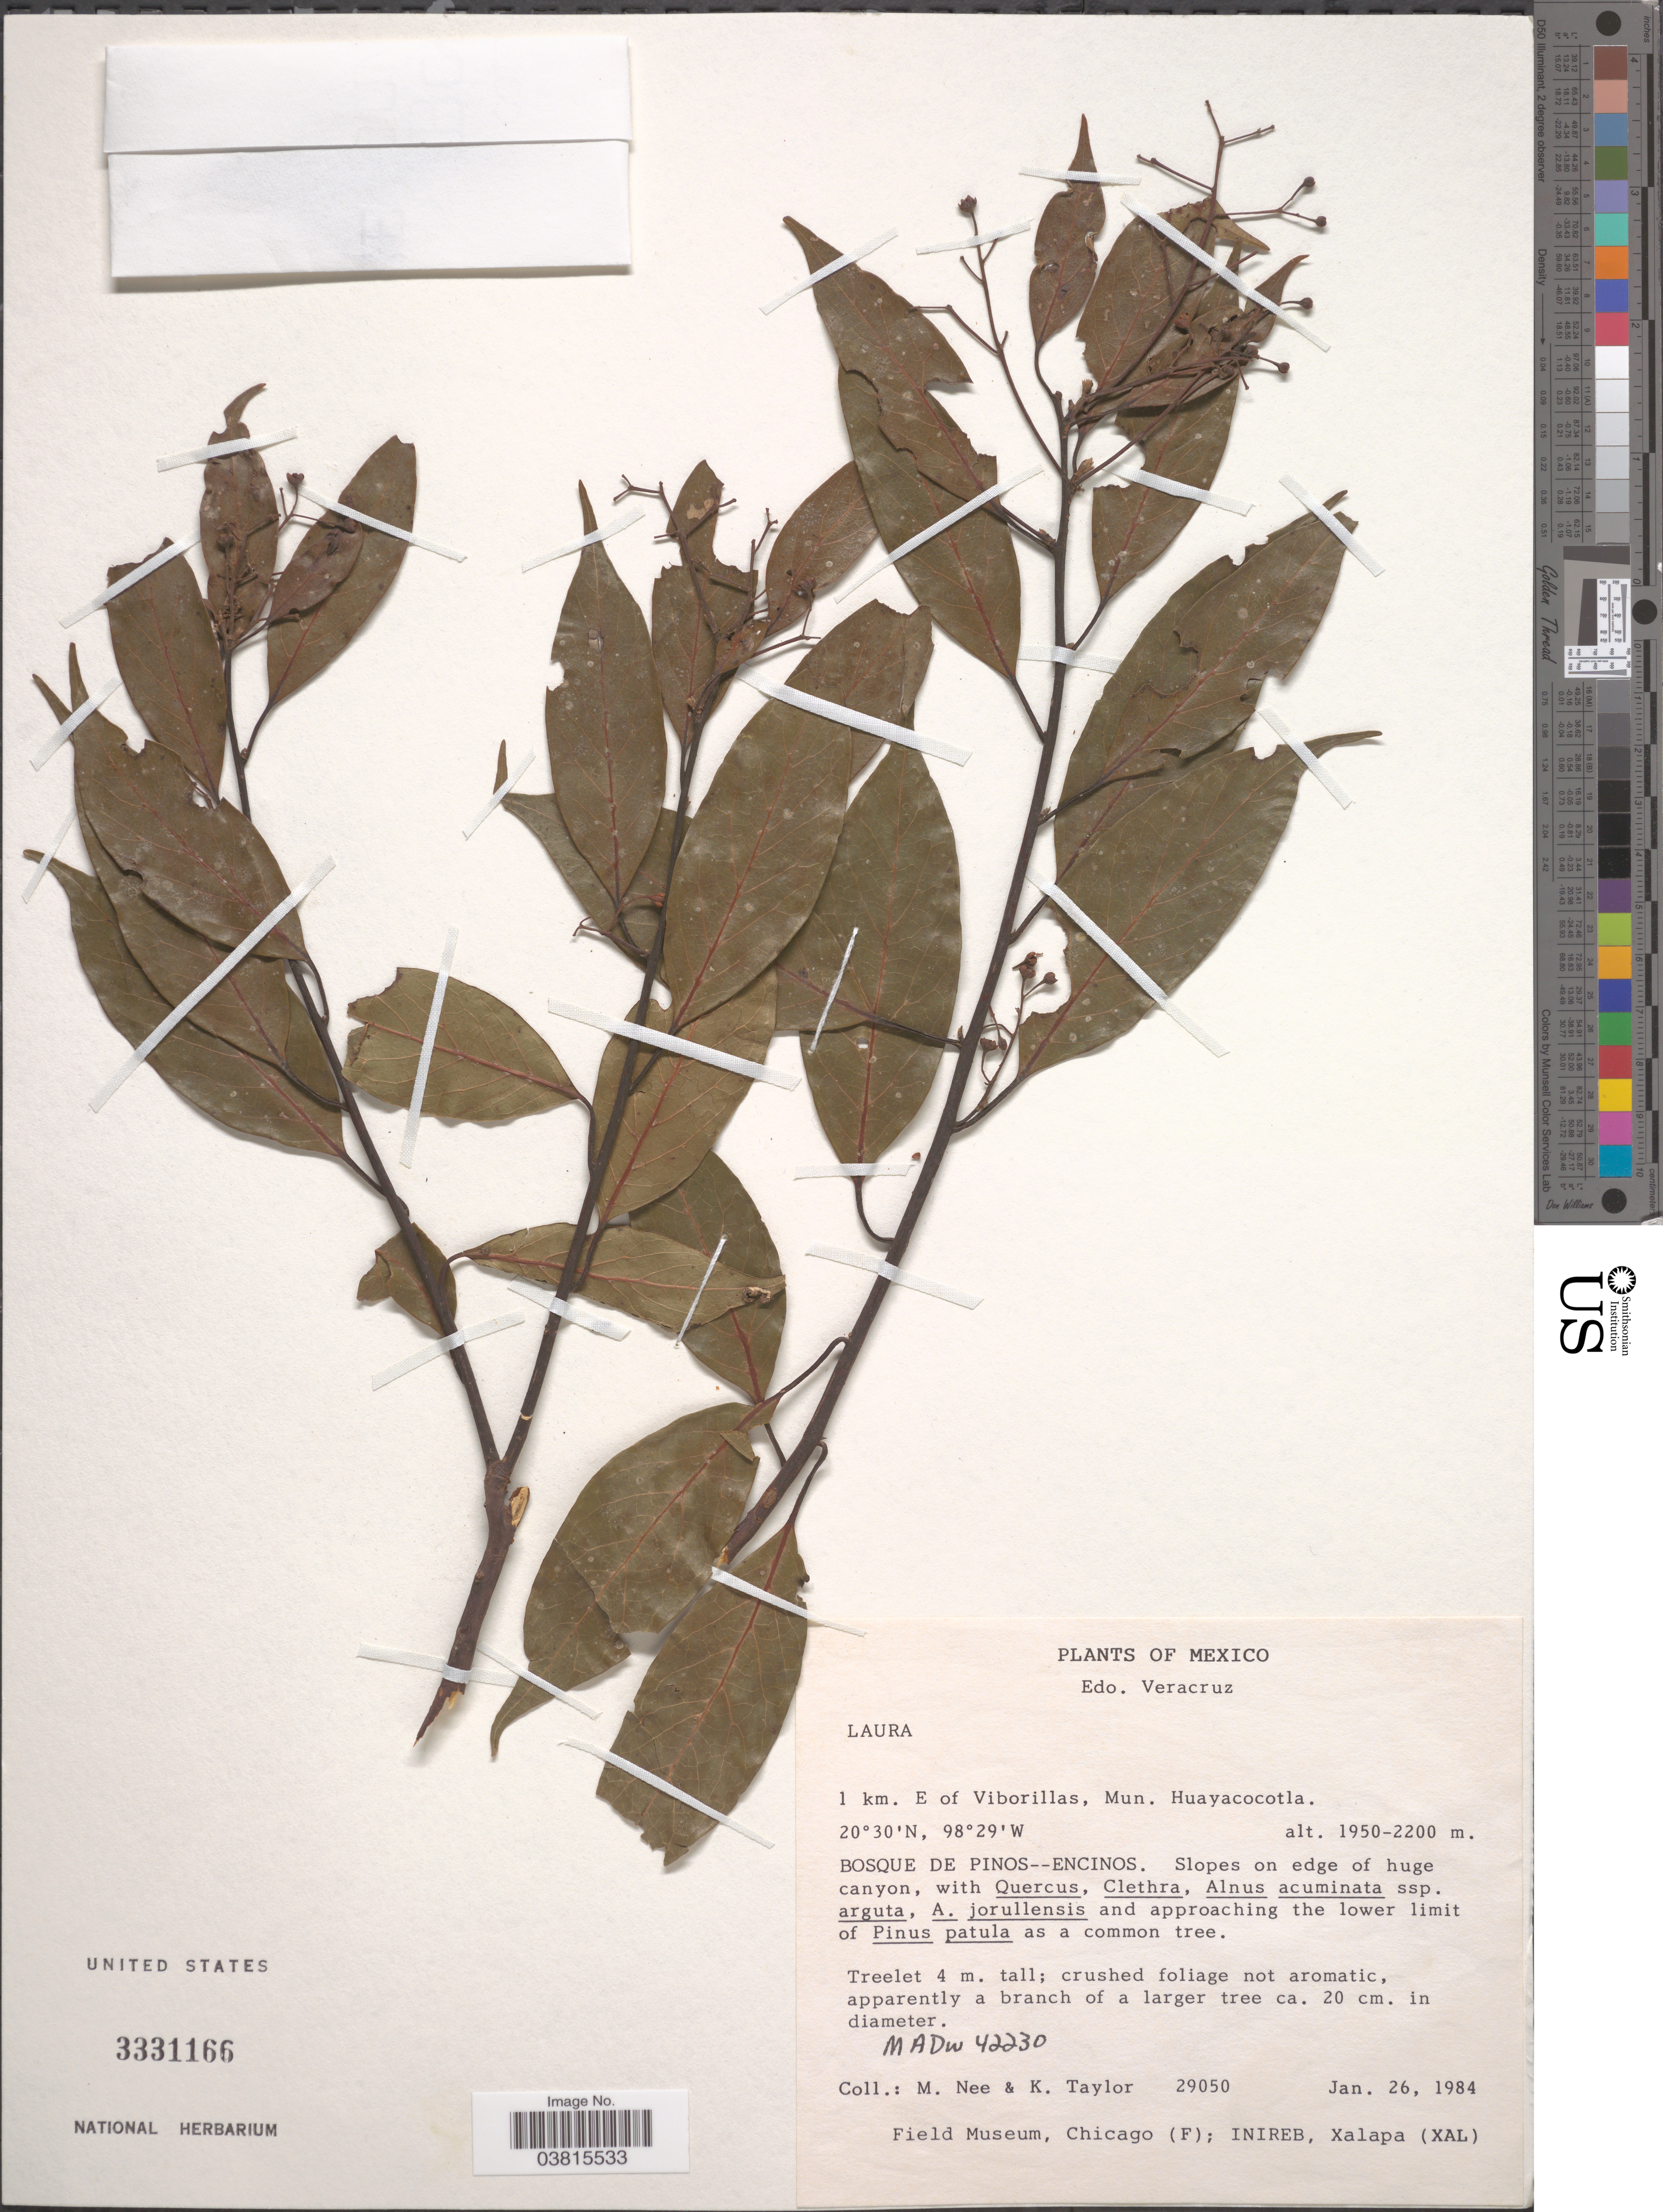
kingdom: Plantae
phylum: Tracheophyta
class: Magnoliopsida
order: Laurales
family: Lauraceae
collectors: M. Nee & K. Taylor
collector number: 29050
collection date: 1984-01-26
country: Mexico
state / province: Veracruz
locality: Edo. Veracruz. 1 km. E of Viborillas, Mun. Huayacocotla.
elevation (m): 1950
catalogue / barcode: US 3331166